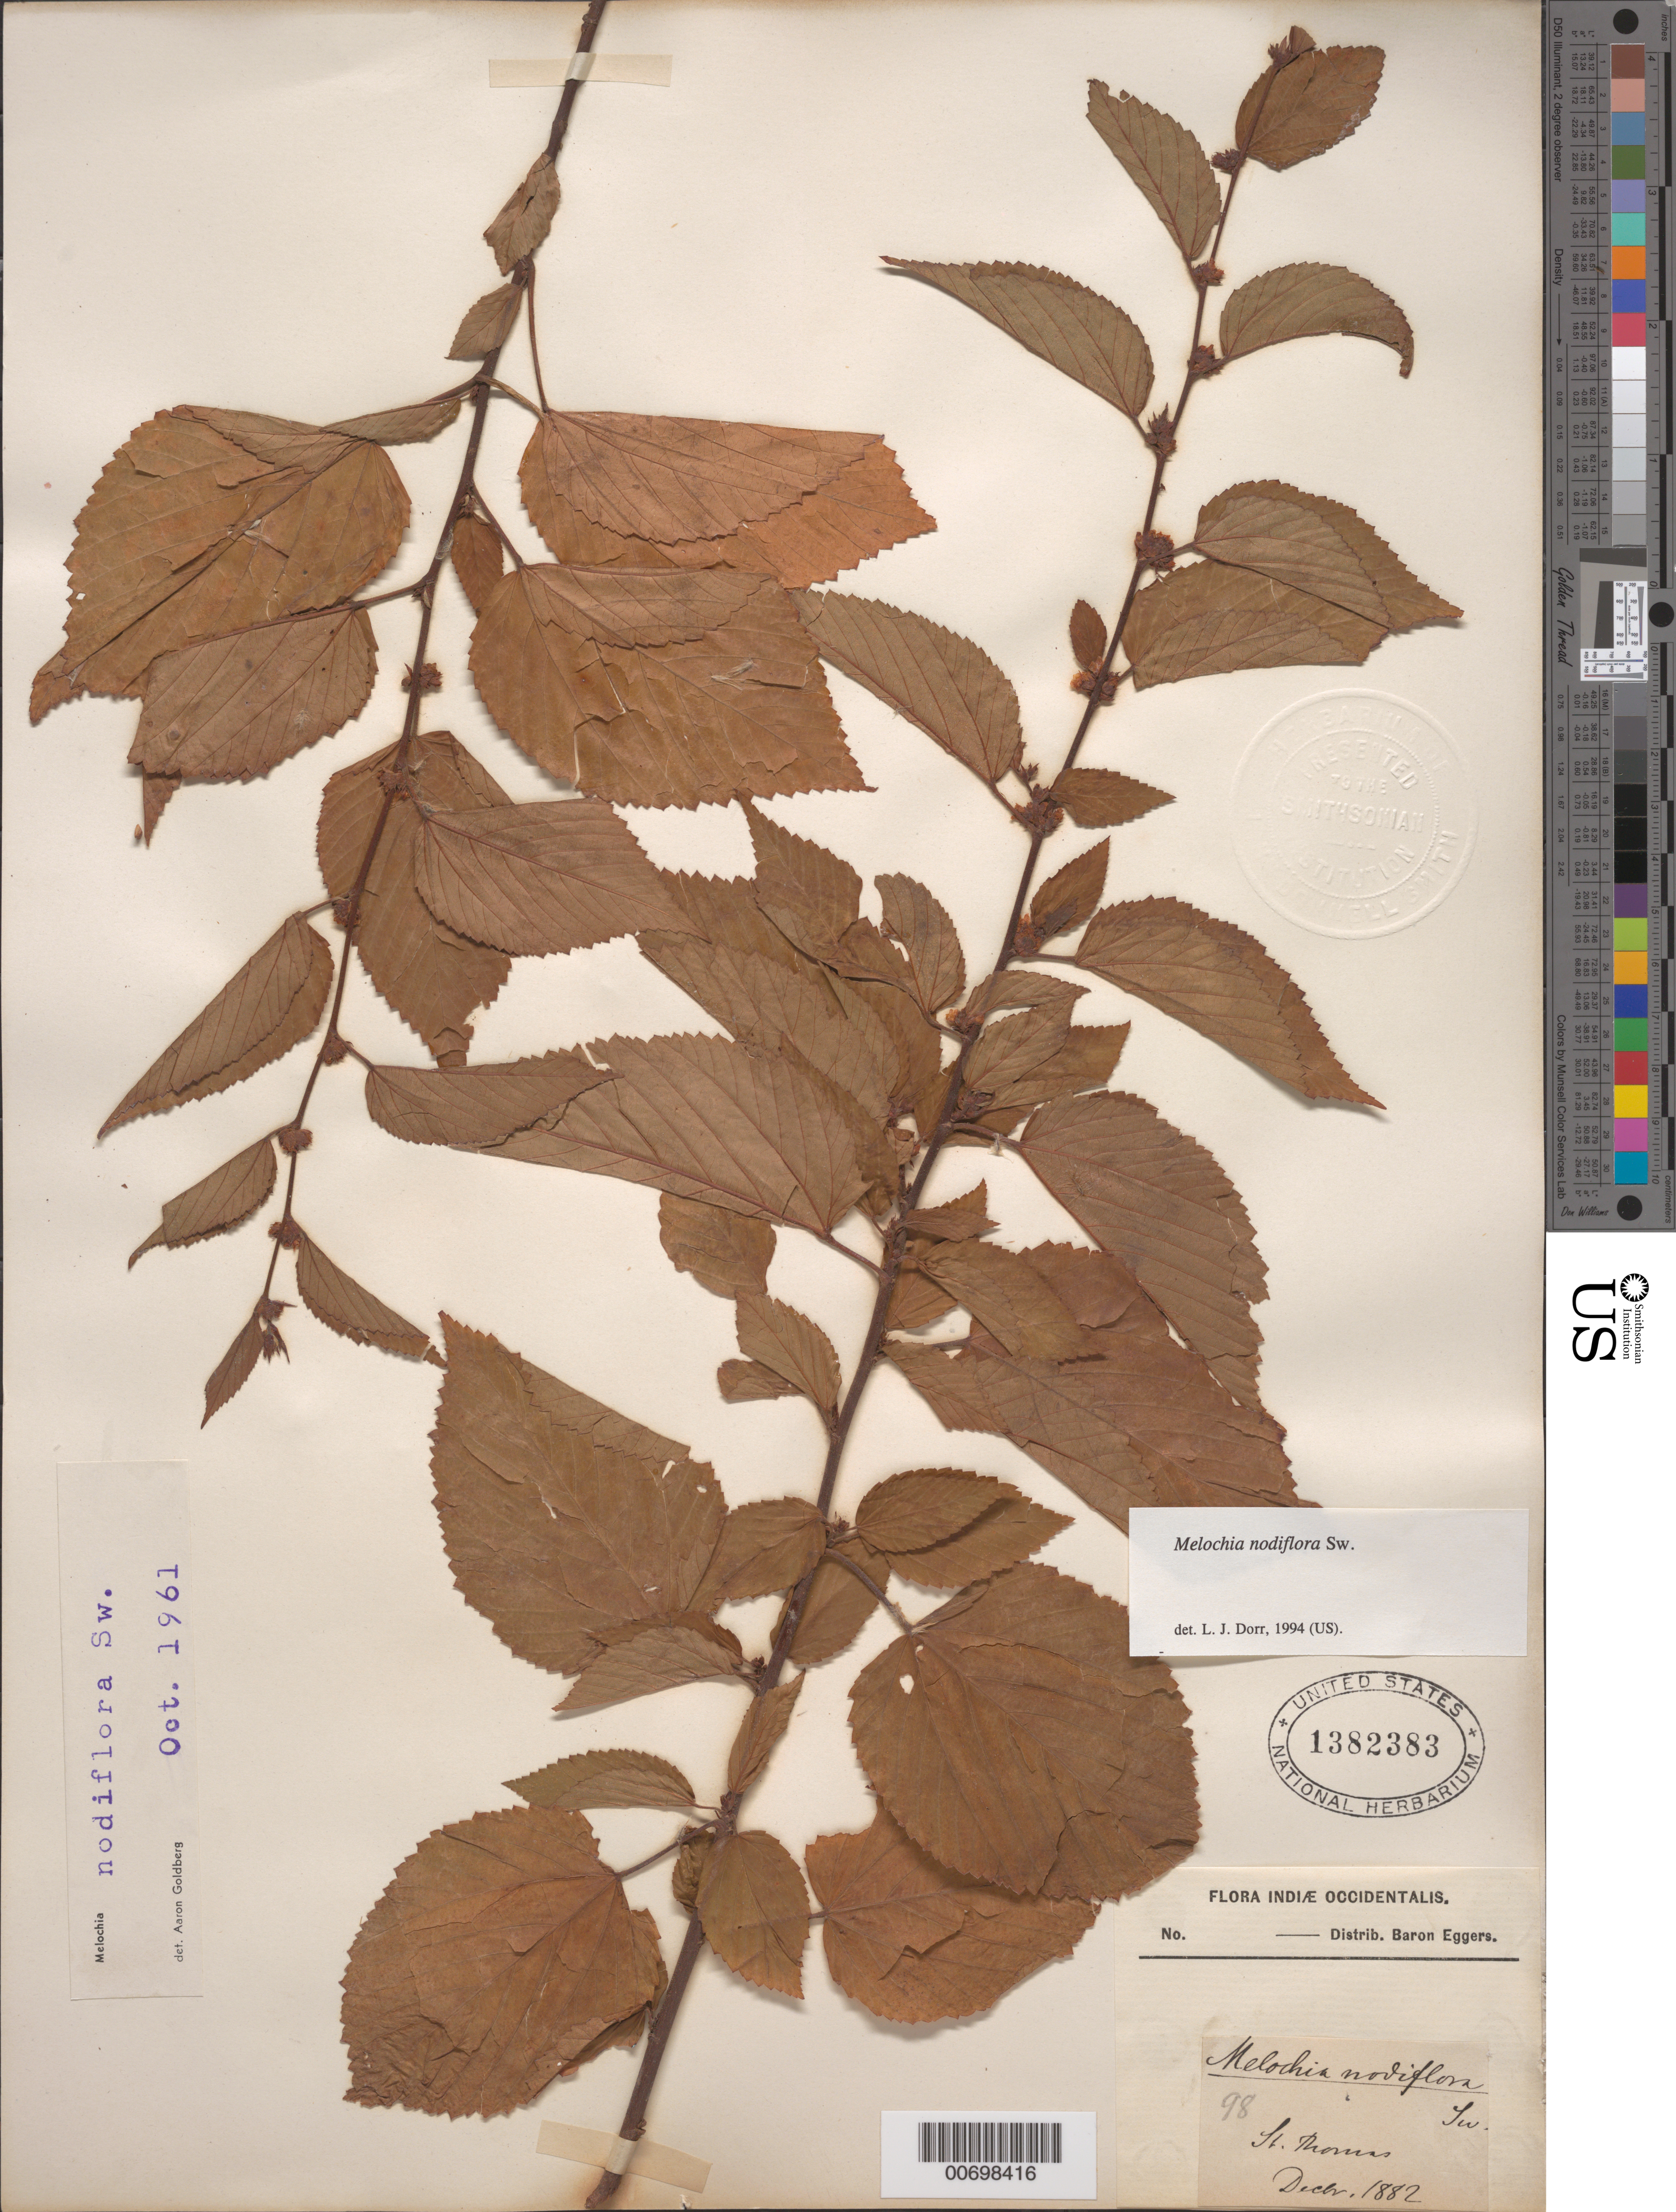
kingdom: Plantae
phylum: Tracheophyta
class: Magnoliopsida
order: Malvales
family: Malvaceae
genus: Melochia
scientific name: Melochia nodiflora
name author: Sw.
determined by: Dorr, L. J., (BOT), Smithsonian Institution - National Museum of Natural History (UNITED STATES)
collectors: H. F. A. von Eggers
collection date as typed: Dec 1882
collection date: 1882-12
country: U.S. Virgin Islands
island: St. Thomas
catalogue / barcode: US 1382383